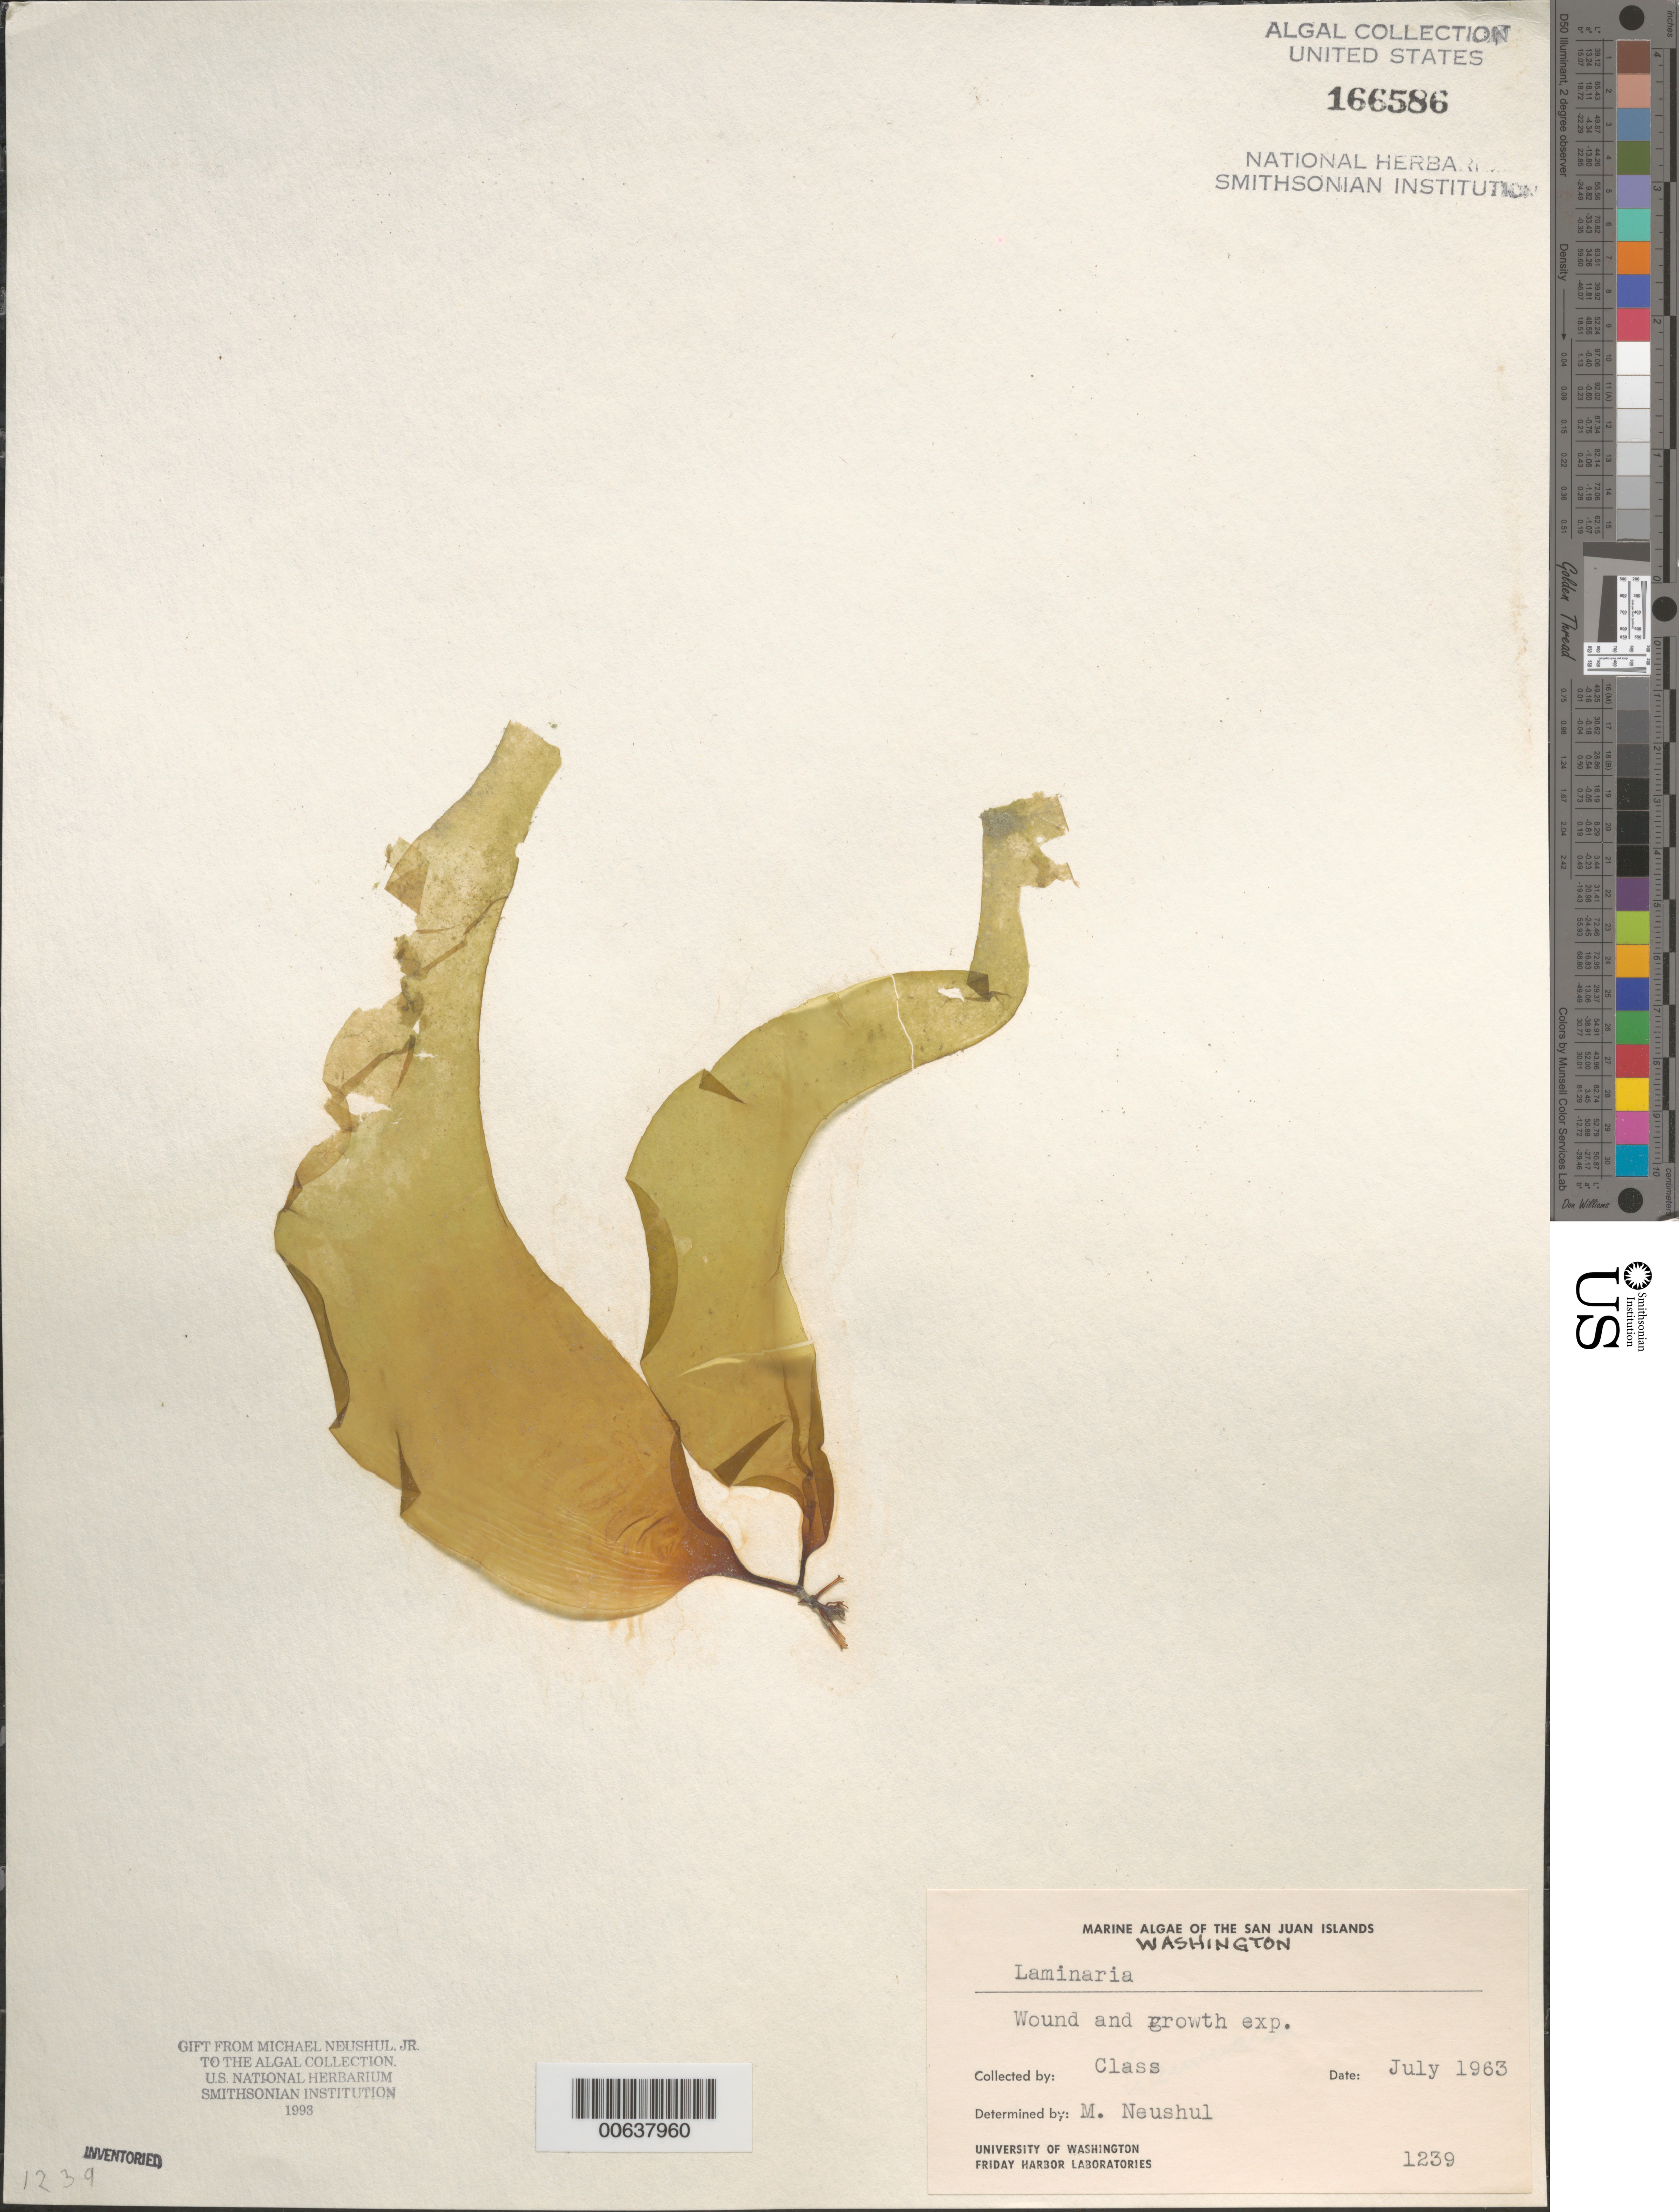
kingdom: Chromista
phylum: Ochrophyta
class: Phaeophyceae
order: Laminariales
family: Laminariaceae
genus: Laminaria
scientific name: Laminaria sp.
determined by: Neushul, M.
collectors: Students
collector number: Neushul 1239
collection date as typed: Jul 1963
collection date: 1963-07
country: United States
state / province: Washington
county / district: San Juan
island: San Juan Islands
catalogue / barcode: US 166586